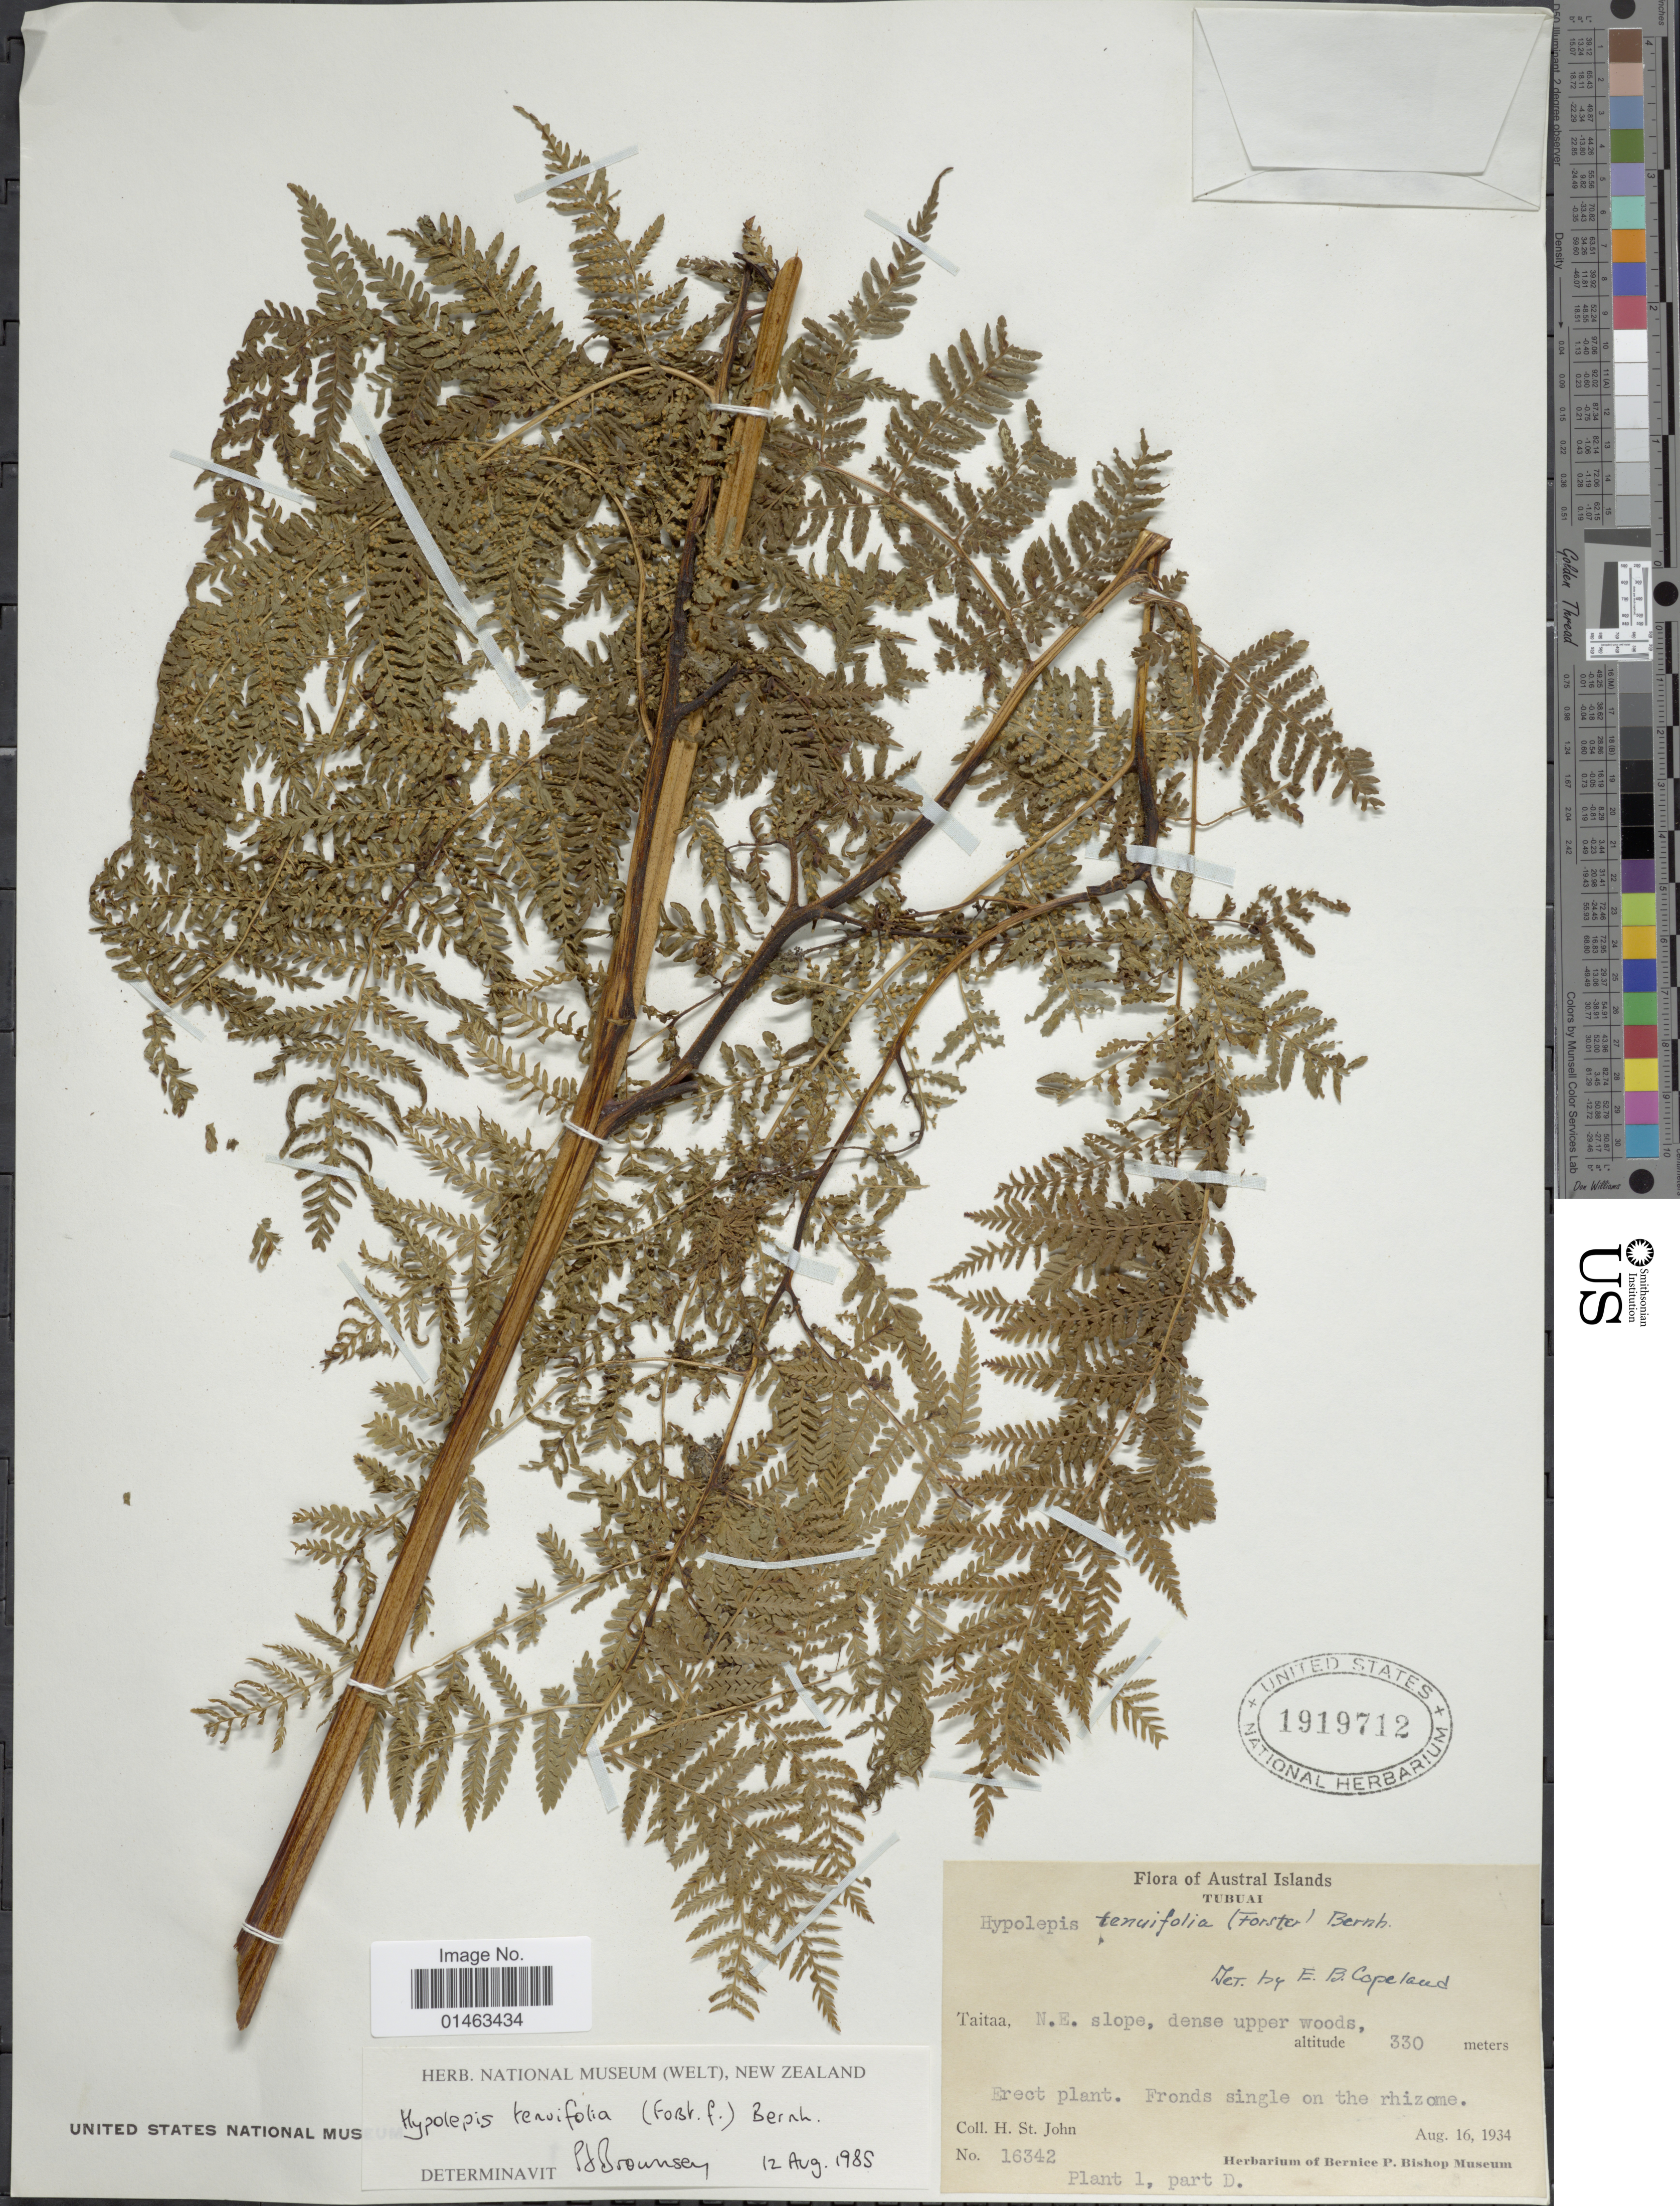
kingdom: Plantae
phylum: Tracheophyta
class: Polypodiopsida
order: Polypodiales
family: Dennstaedtiaceae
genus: Hypolepis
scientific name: Hypolepis tenuifolia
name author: (G. Forst.) Bernh.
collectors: H. St. John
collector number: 16342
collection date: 1934-08-16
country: French Polynesia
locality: Austral Islands, Tubuai. Taitaa, N.E. slope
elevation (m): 330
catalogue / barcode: US 1919712